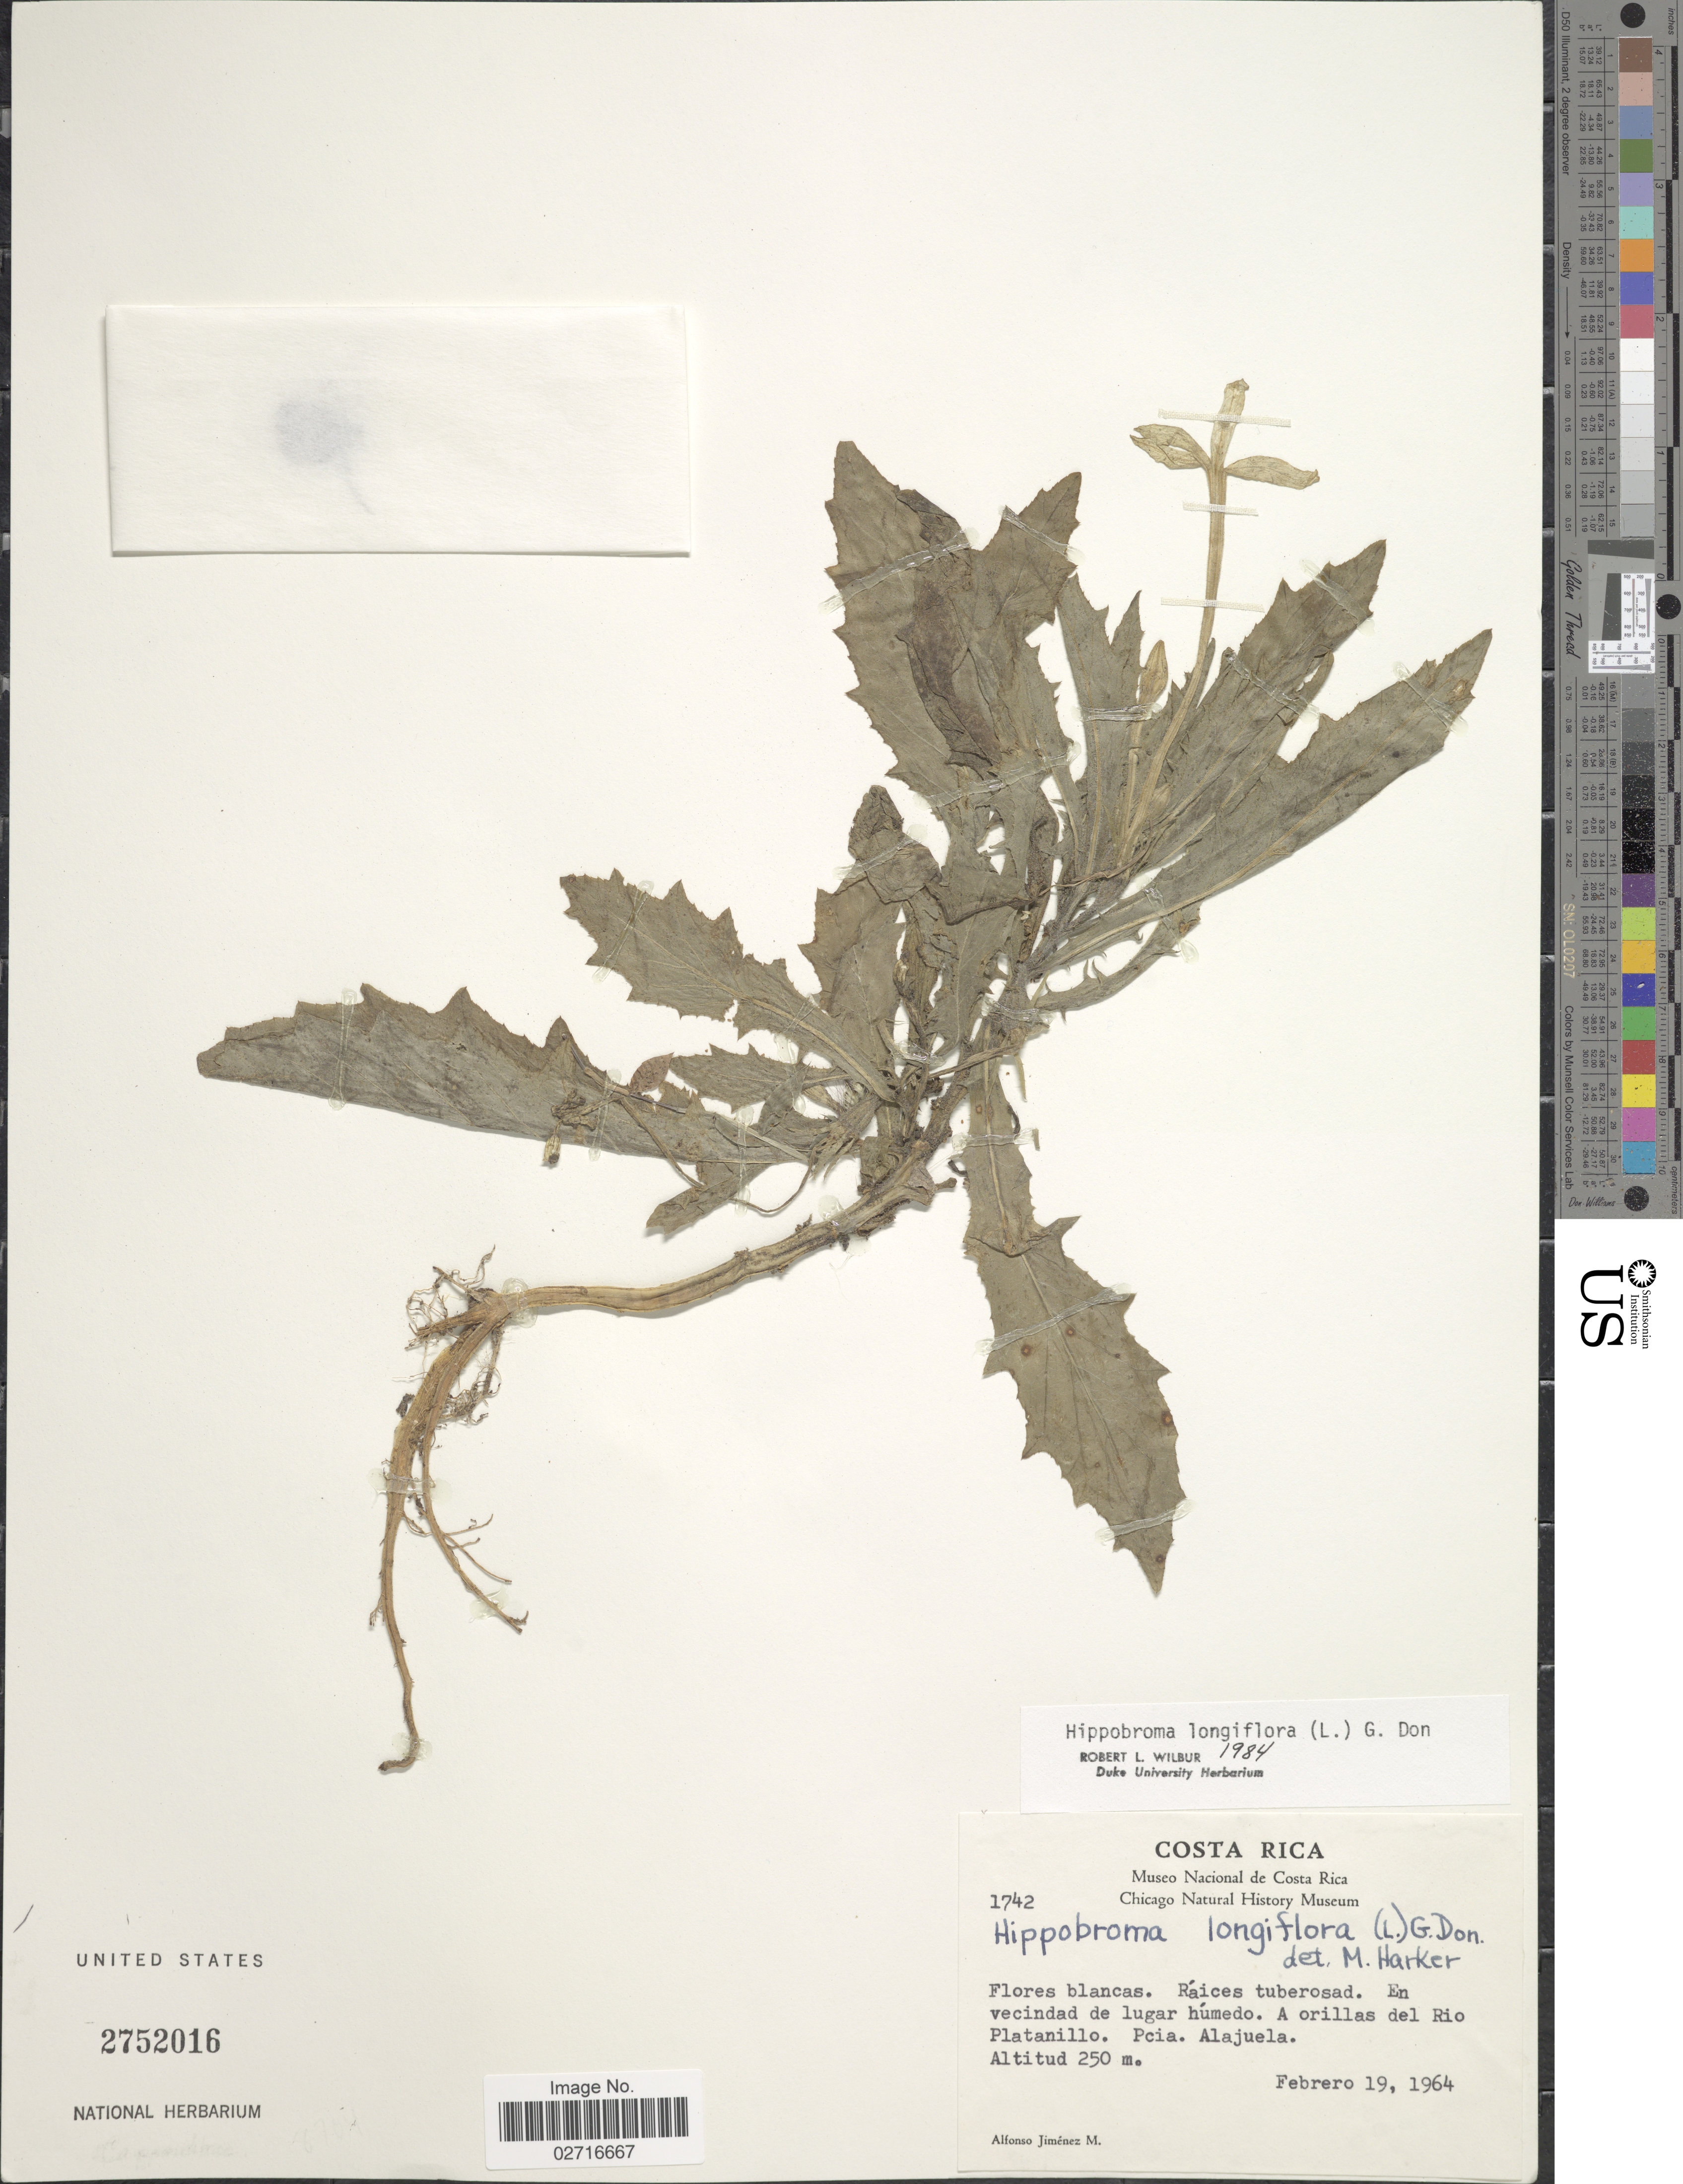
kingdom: Plantae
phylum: Tracheophyta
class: Magnoliopsida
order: Asterales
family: Campanulaceae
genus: Hippobroma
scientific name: Hippobroma longiflora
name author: (L.) G. Don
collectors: A. Jimenez M.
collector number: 1742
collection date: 1964-02-19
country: Costa Rica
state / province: Alajuela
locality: A orillas del Rio Platanillo, Pcia. Alajuela.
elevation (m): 250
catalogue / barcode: US 2752016